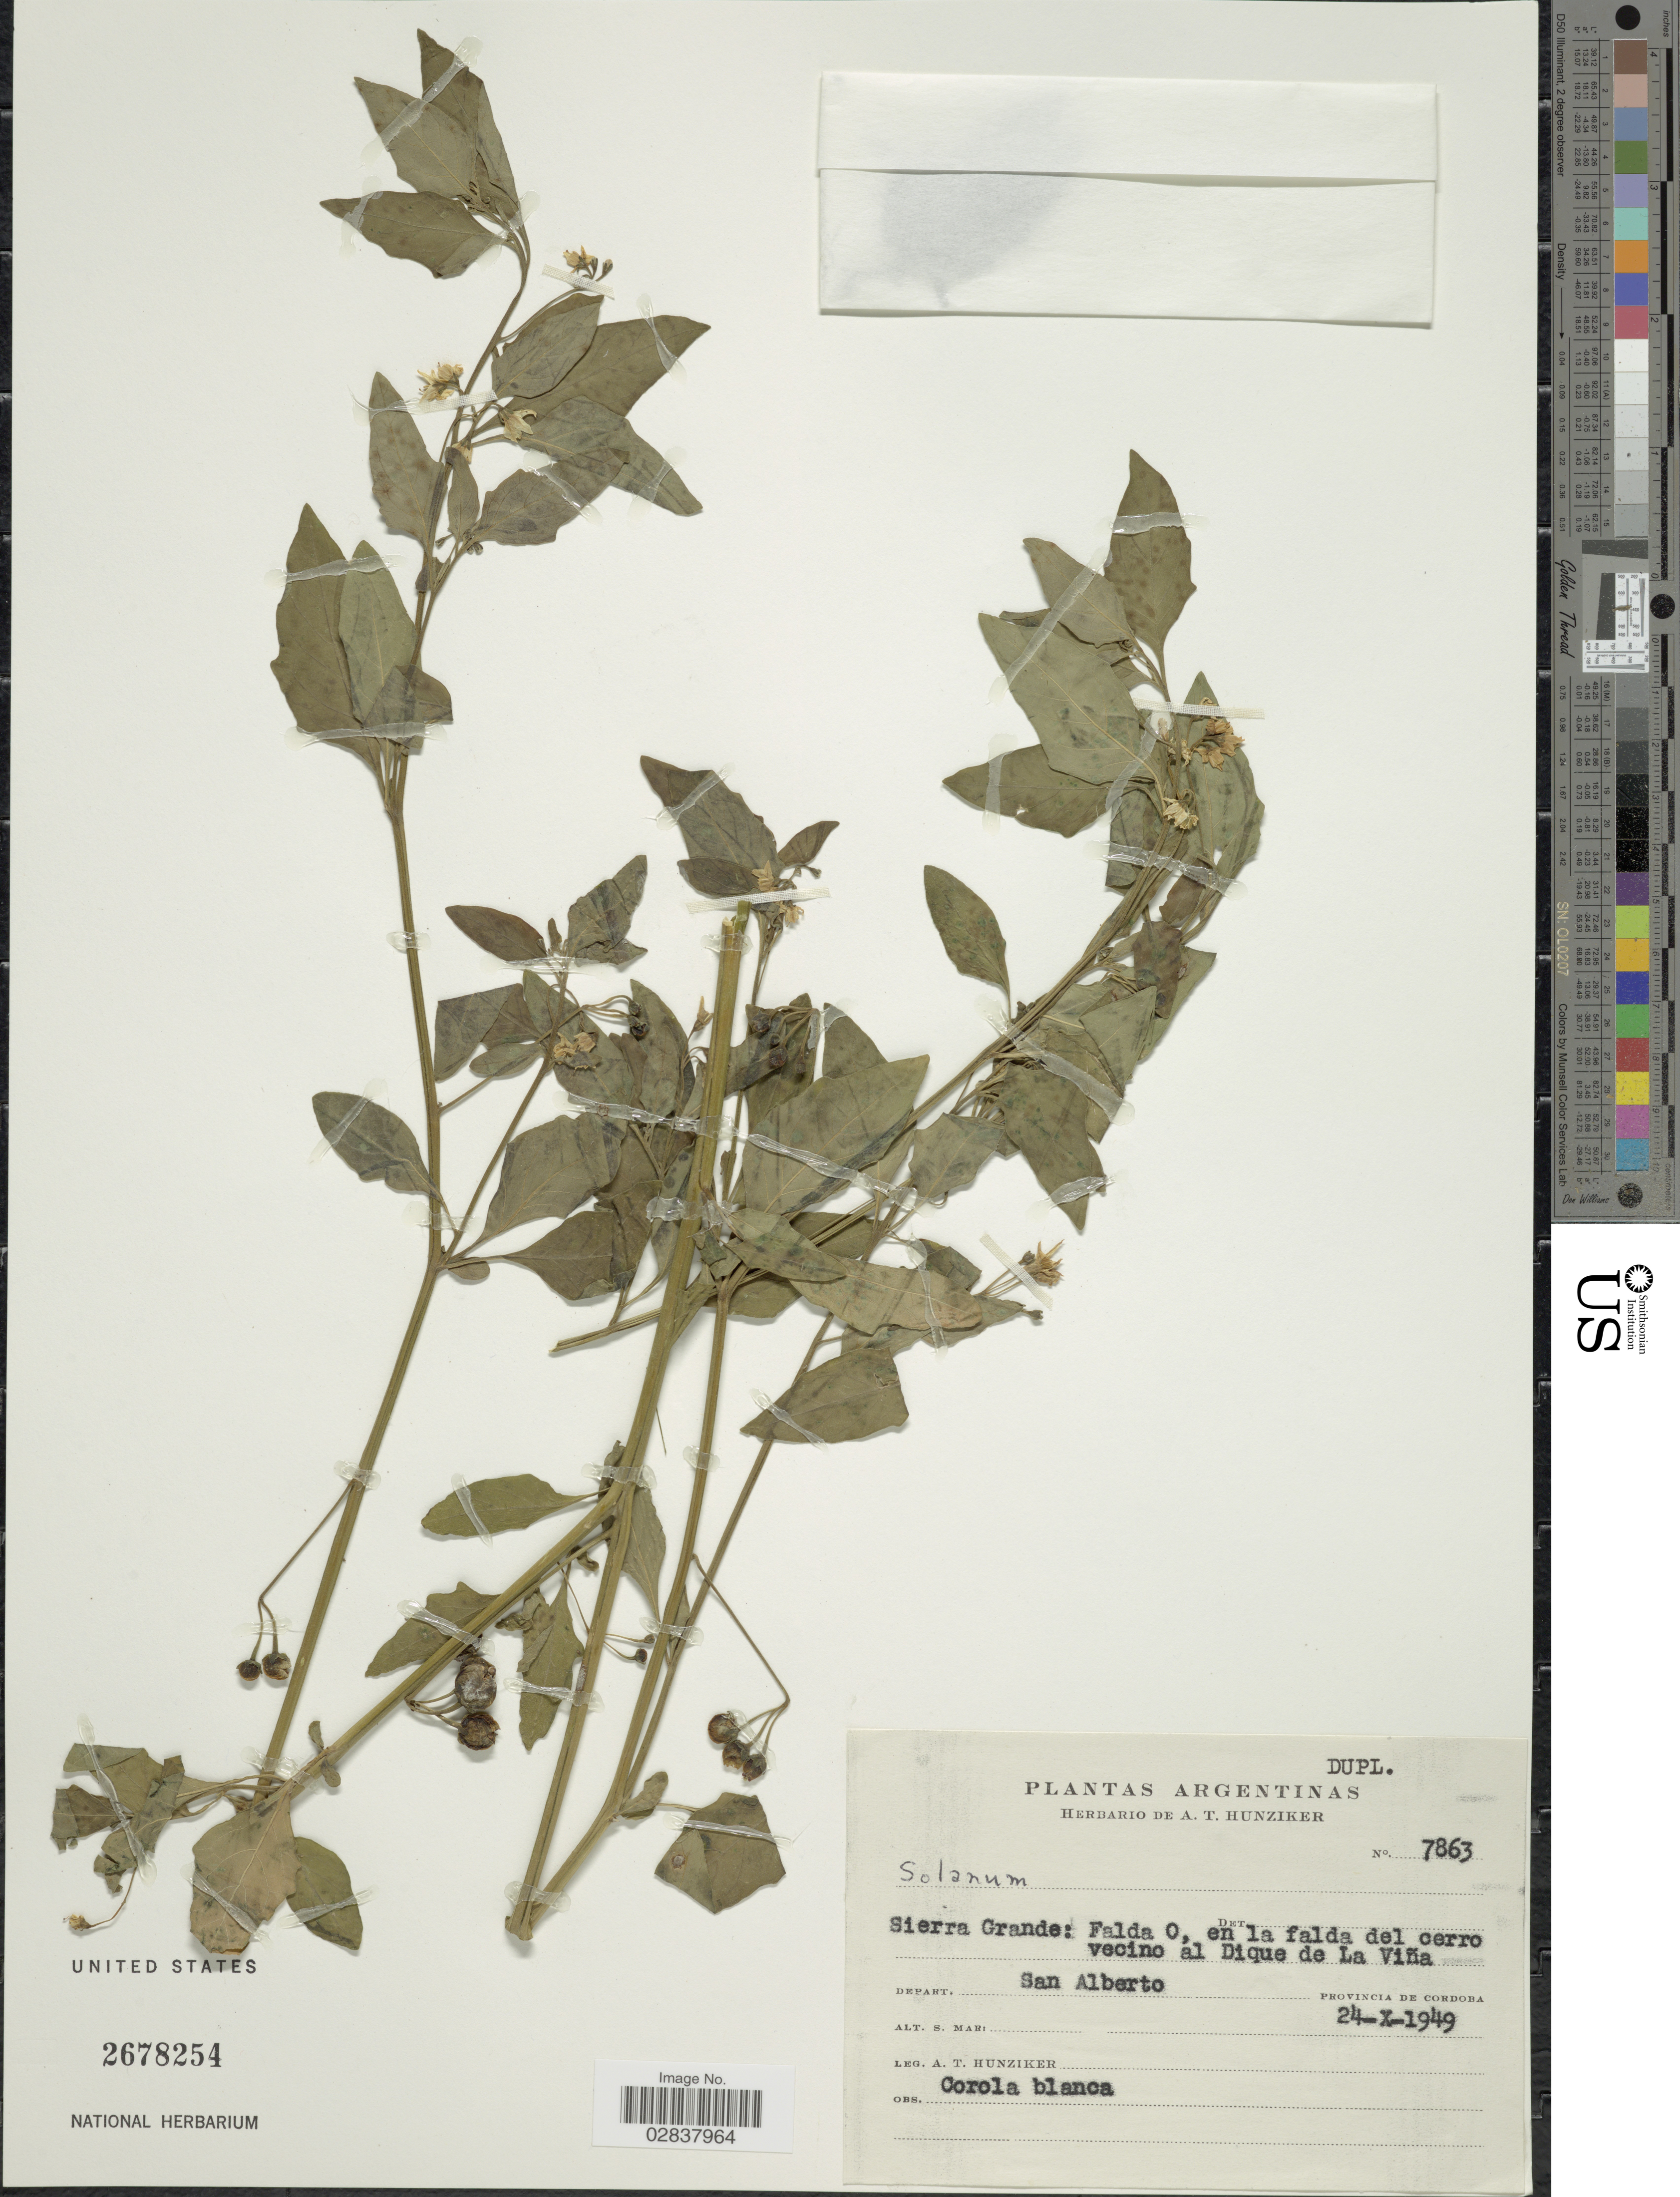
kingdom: Plantae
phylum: Tracheophyta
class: Magnoliopsida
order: Solanales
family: Solanaceae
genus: Solanum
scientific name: Solanum salicifolium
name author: Phil.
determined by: Knapp, S. D.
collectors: A. T. Hunziker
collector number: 7863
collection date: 1949-10-24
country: Argentina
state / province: Cordoba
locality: Sierra Grande, Falda O, en la falda del cerro vecino al Dique de La Viña, Depart. San Alberto.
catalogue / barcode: US 2678254